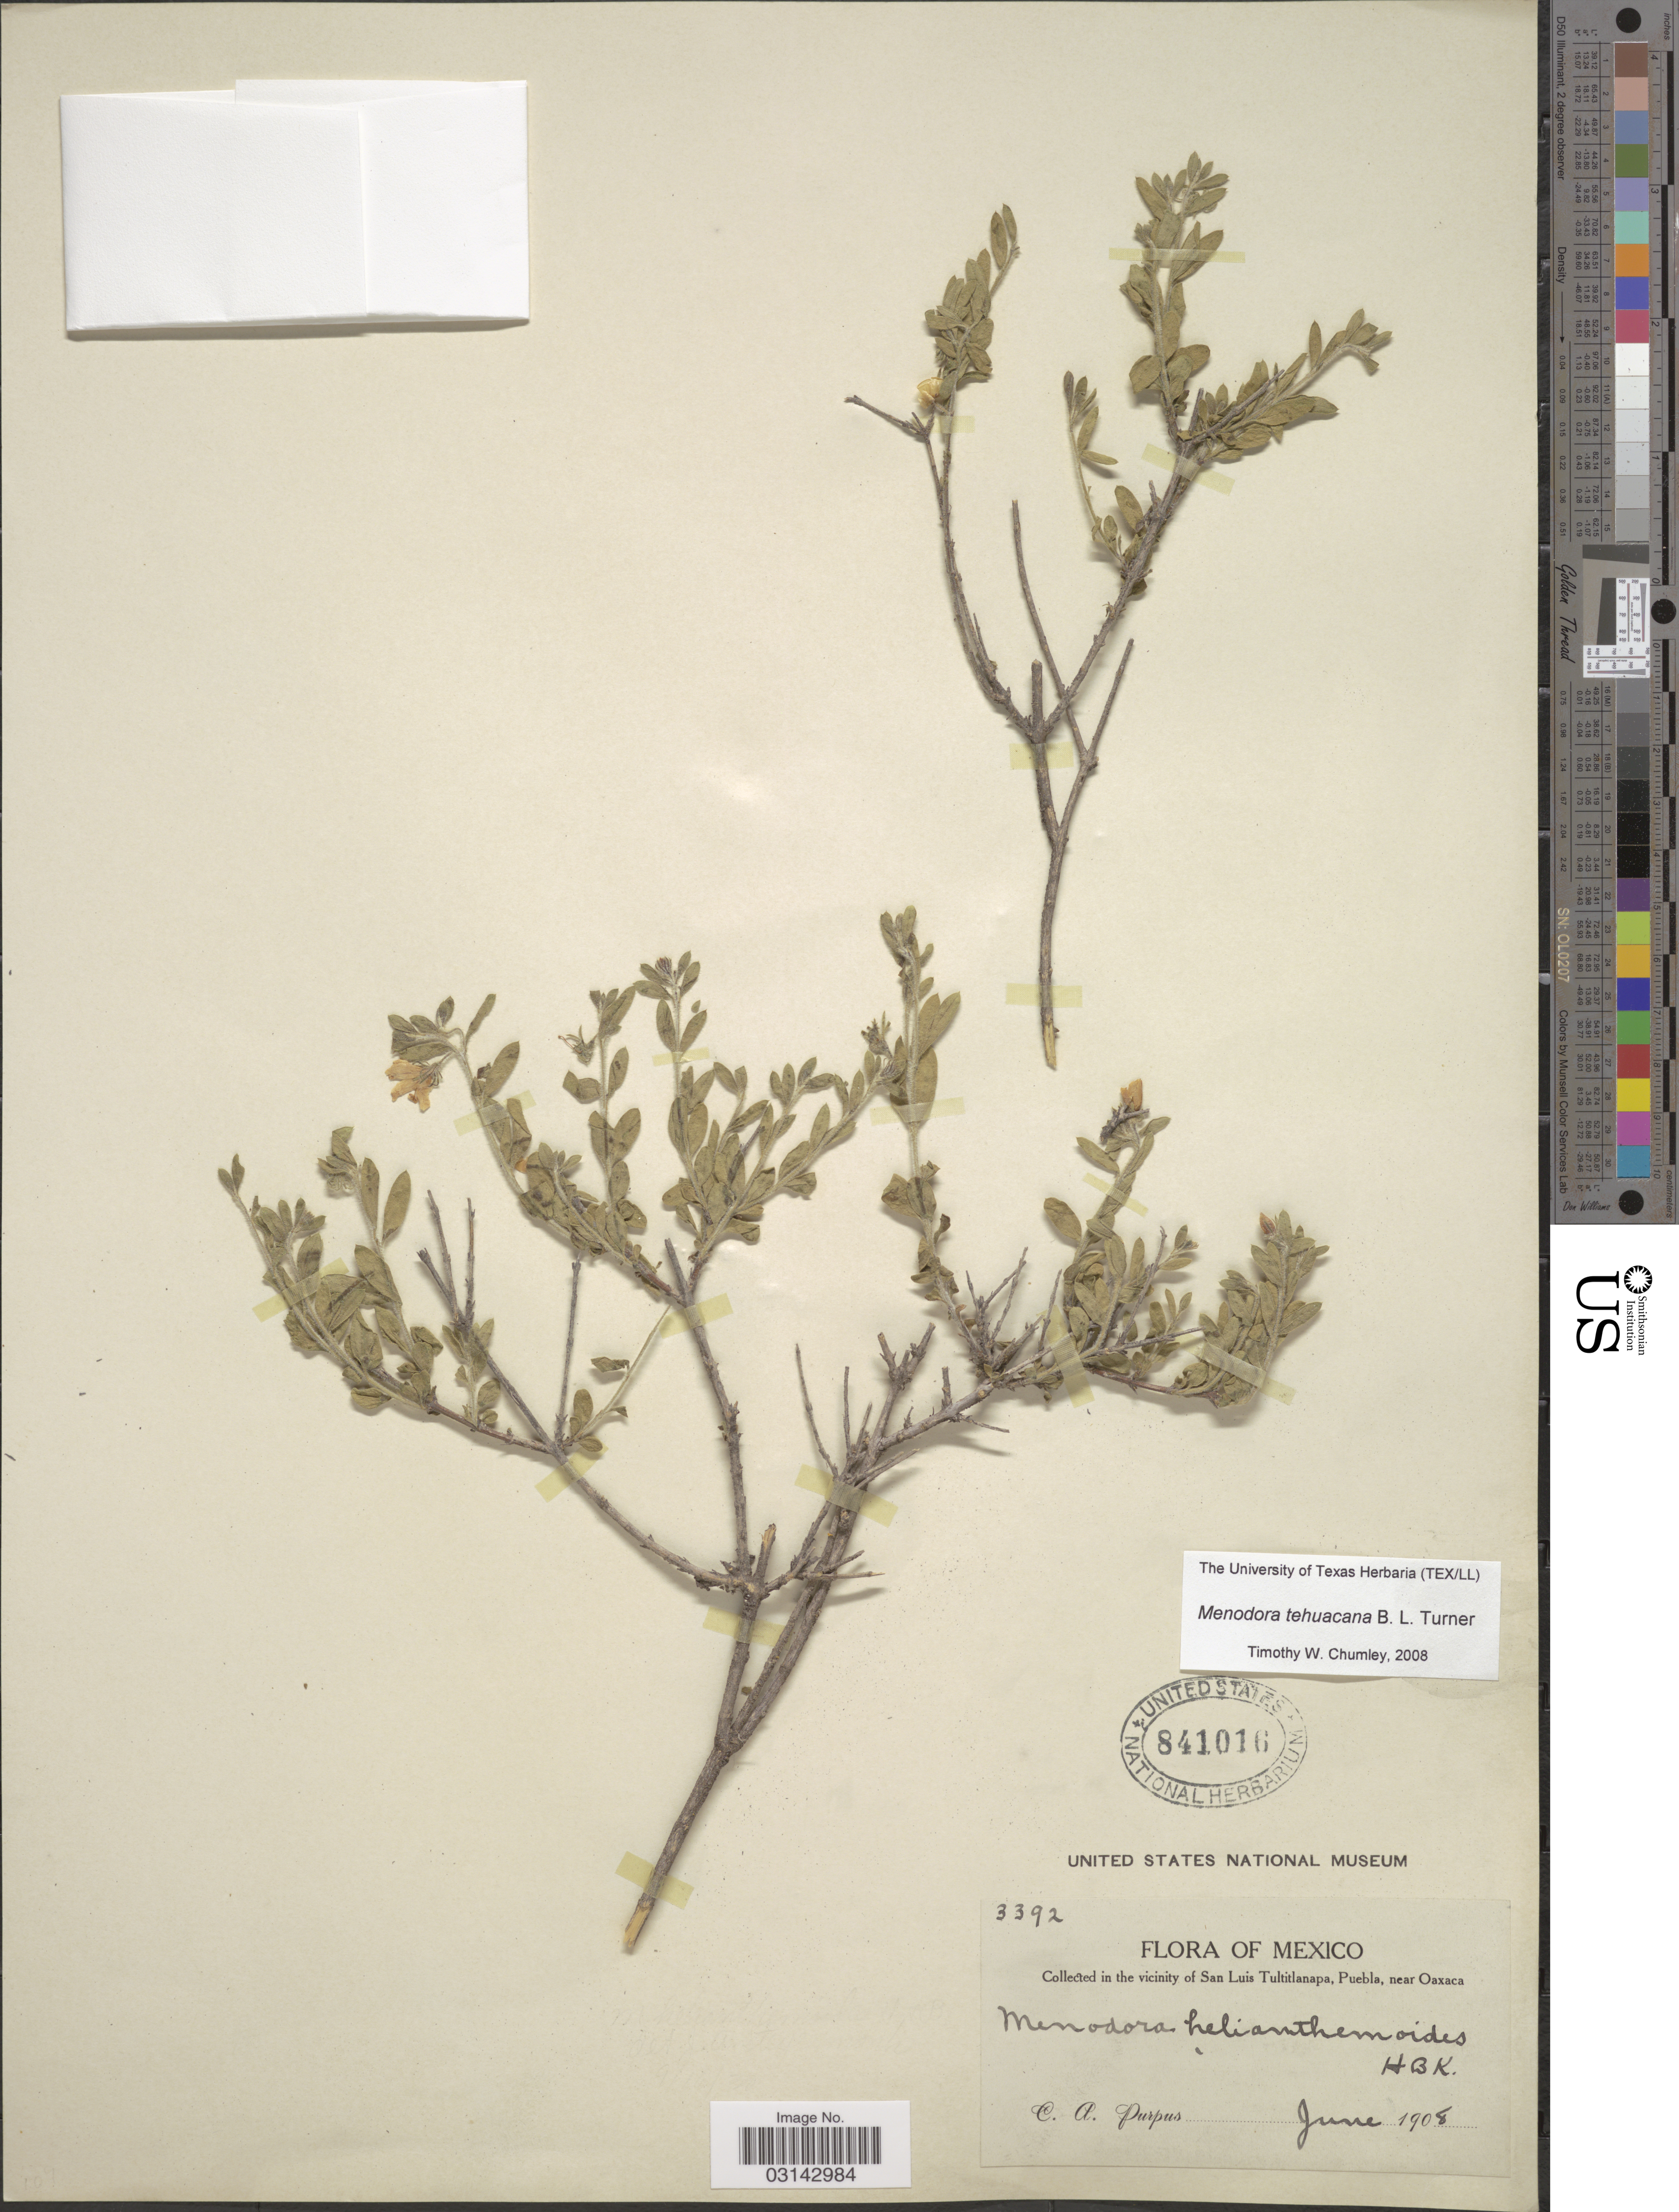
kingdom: Plantae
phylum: Tracheophyta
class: Magnoliopsida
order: Lamiales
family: Oleaceae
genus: Menodora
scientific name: Menodora tehuacana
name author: B.L. Turner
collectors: C. A. Purpus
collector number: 3392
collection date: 1908-06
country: Mexico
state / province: Puebla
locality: In the vicinity of San Luis Tultitlanapa, Puebla, near Oaxaca.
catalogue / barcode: US 841016